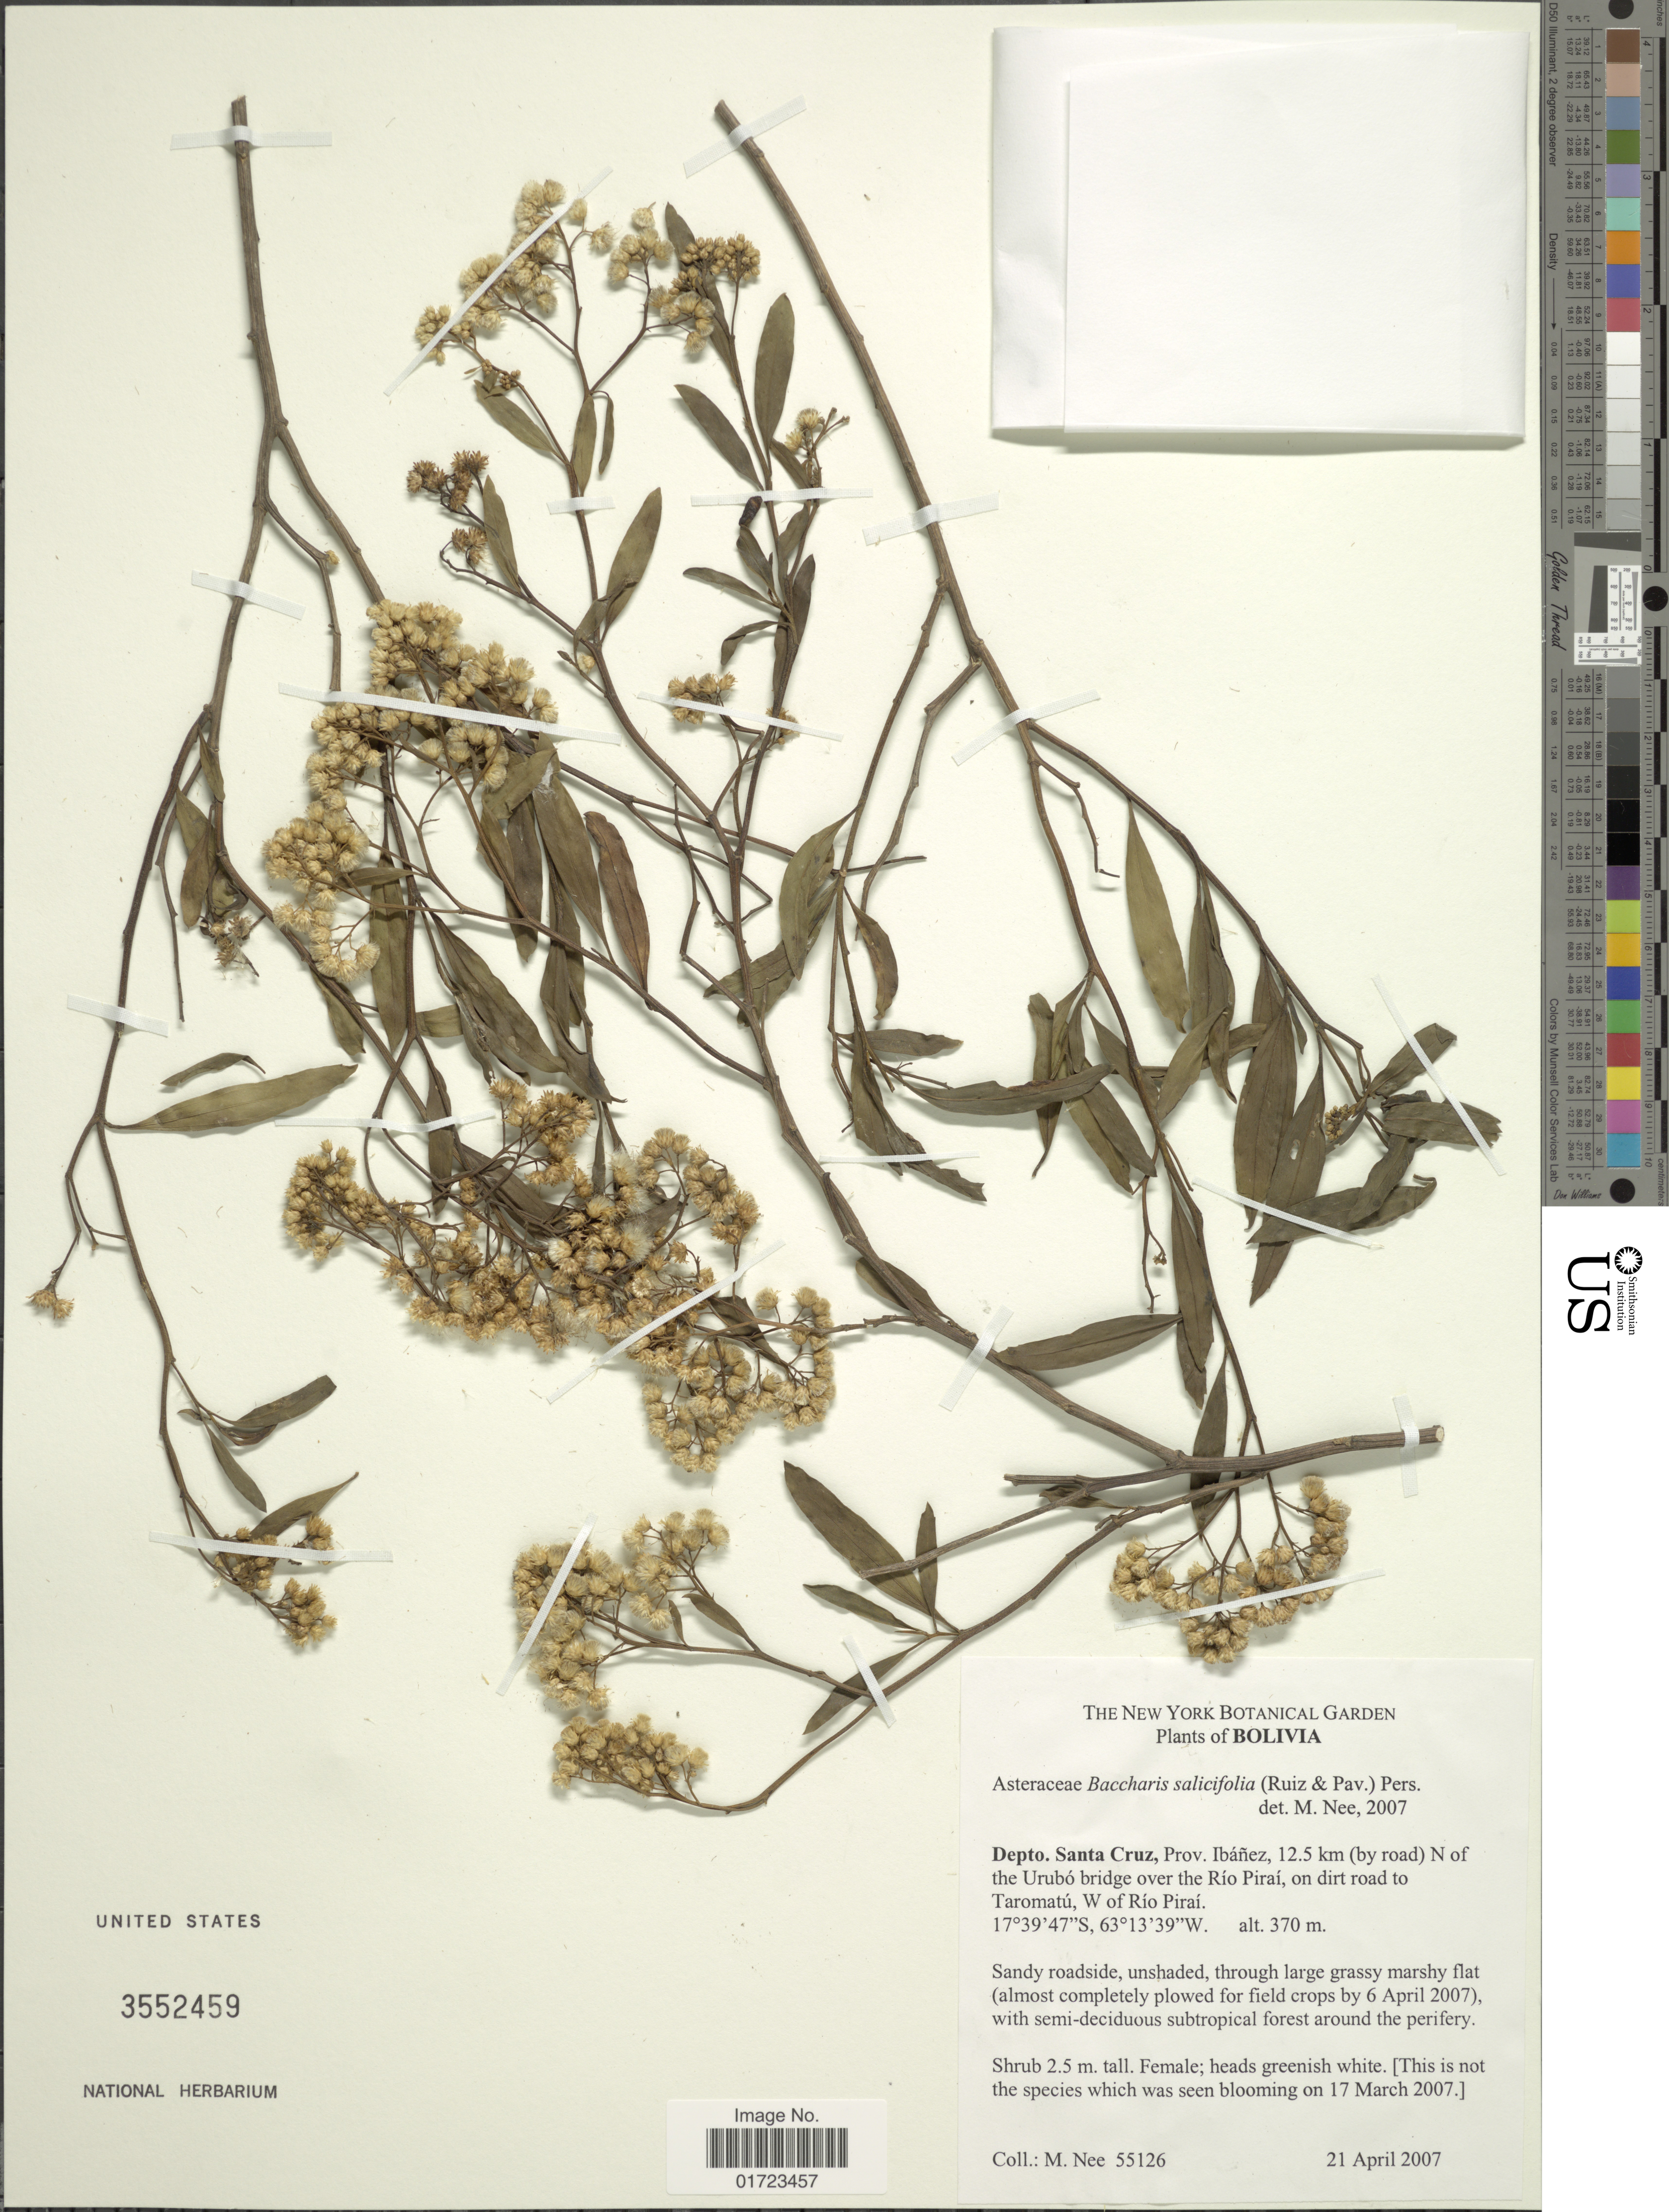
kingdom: Plantae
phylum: Tracheophyta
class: Magnoliopsida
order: Asterales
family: Asteraceae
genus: Baccharis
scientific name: Baccharis salicifolia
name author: (Ruiz & Pav.) Pers.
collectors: M. Nee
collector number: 55126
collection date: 2007-04-21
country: Bolivia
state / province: Santa Cruz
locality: Depto. Santa Cruz, Prov. Ibanez, 12.5 km (by road) N of the Urubo bridge over the Rio Pirai, on dirt road to Taromatu, W of Rio Pirai.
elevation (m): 370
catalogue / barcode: US 3552459